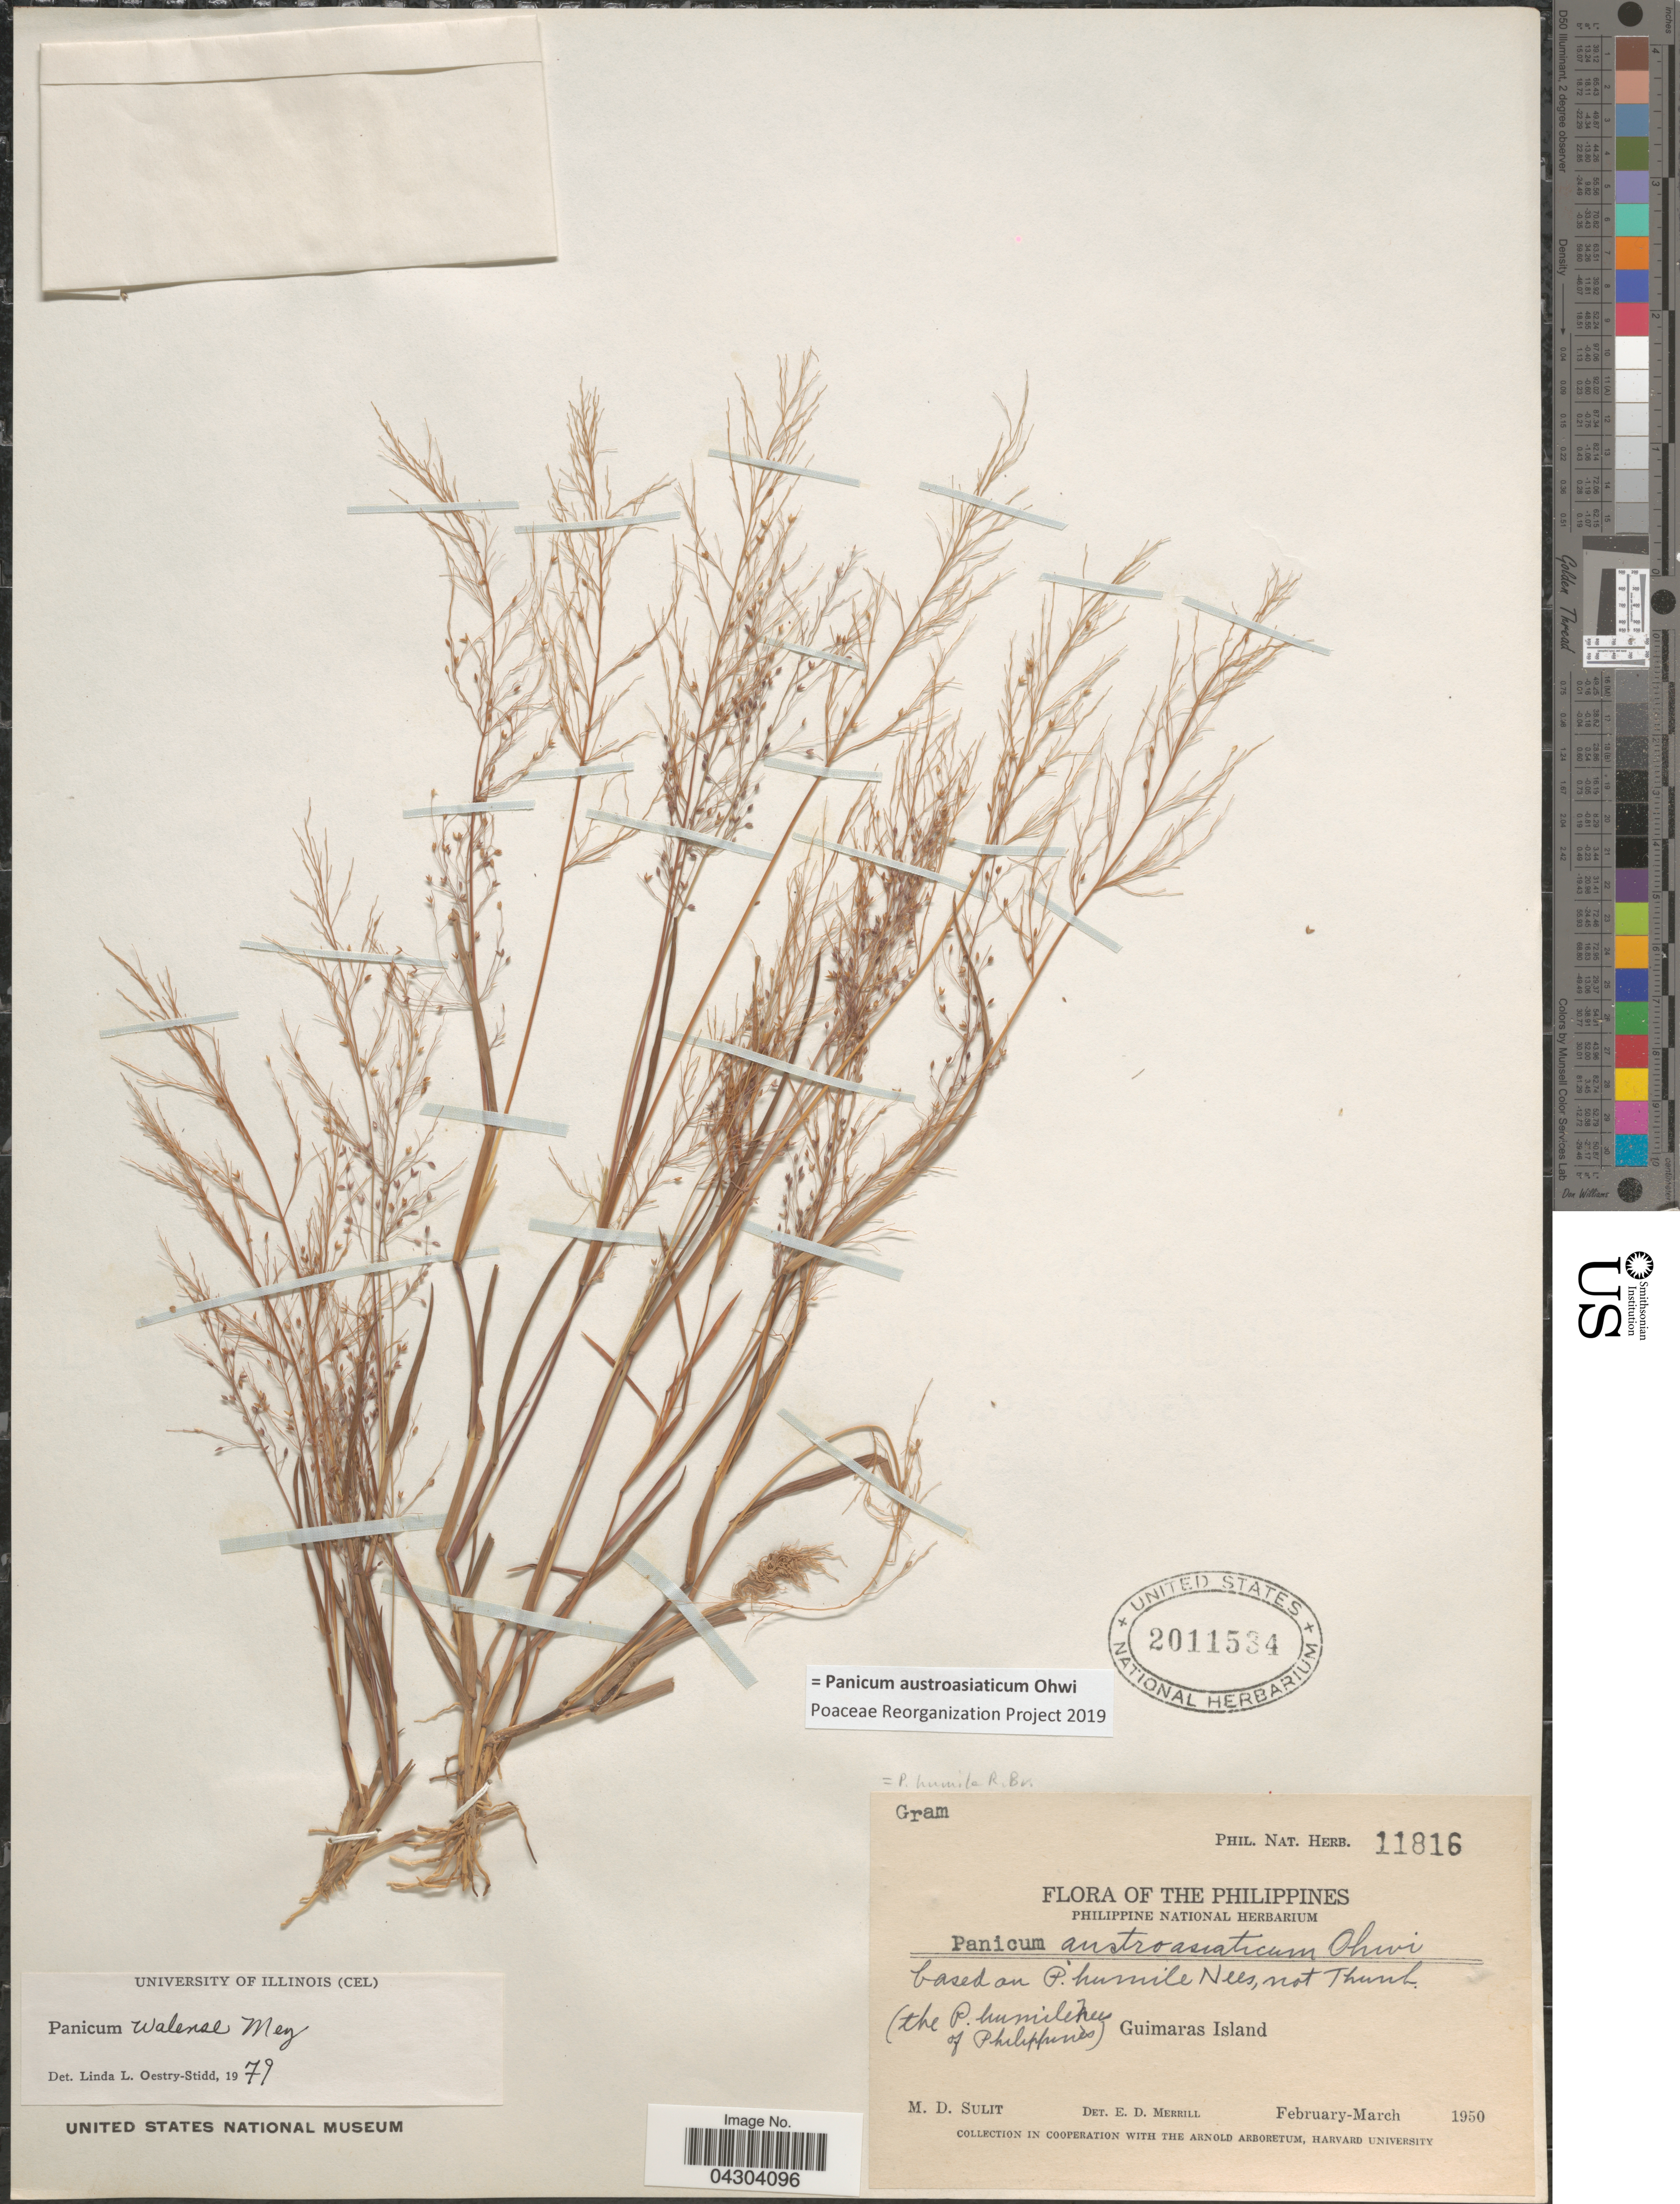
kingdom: Plantae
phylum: Tracheophyta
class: Liliopsida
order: Poales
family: Poaceae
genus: Panicum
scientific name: Panicum austroasiaticum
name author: Ohwi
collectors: M. Sulit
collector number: Phil. Nat. Herb. 11816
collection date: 1950-02/1950-03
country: Philippines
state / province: Western Visayas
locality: Guimaras Island.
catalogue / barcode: US 2011534